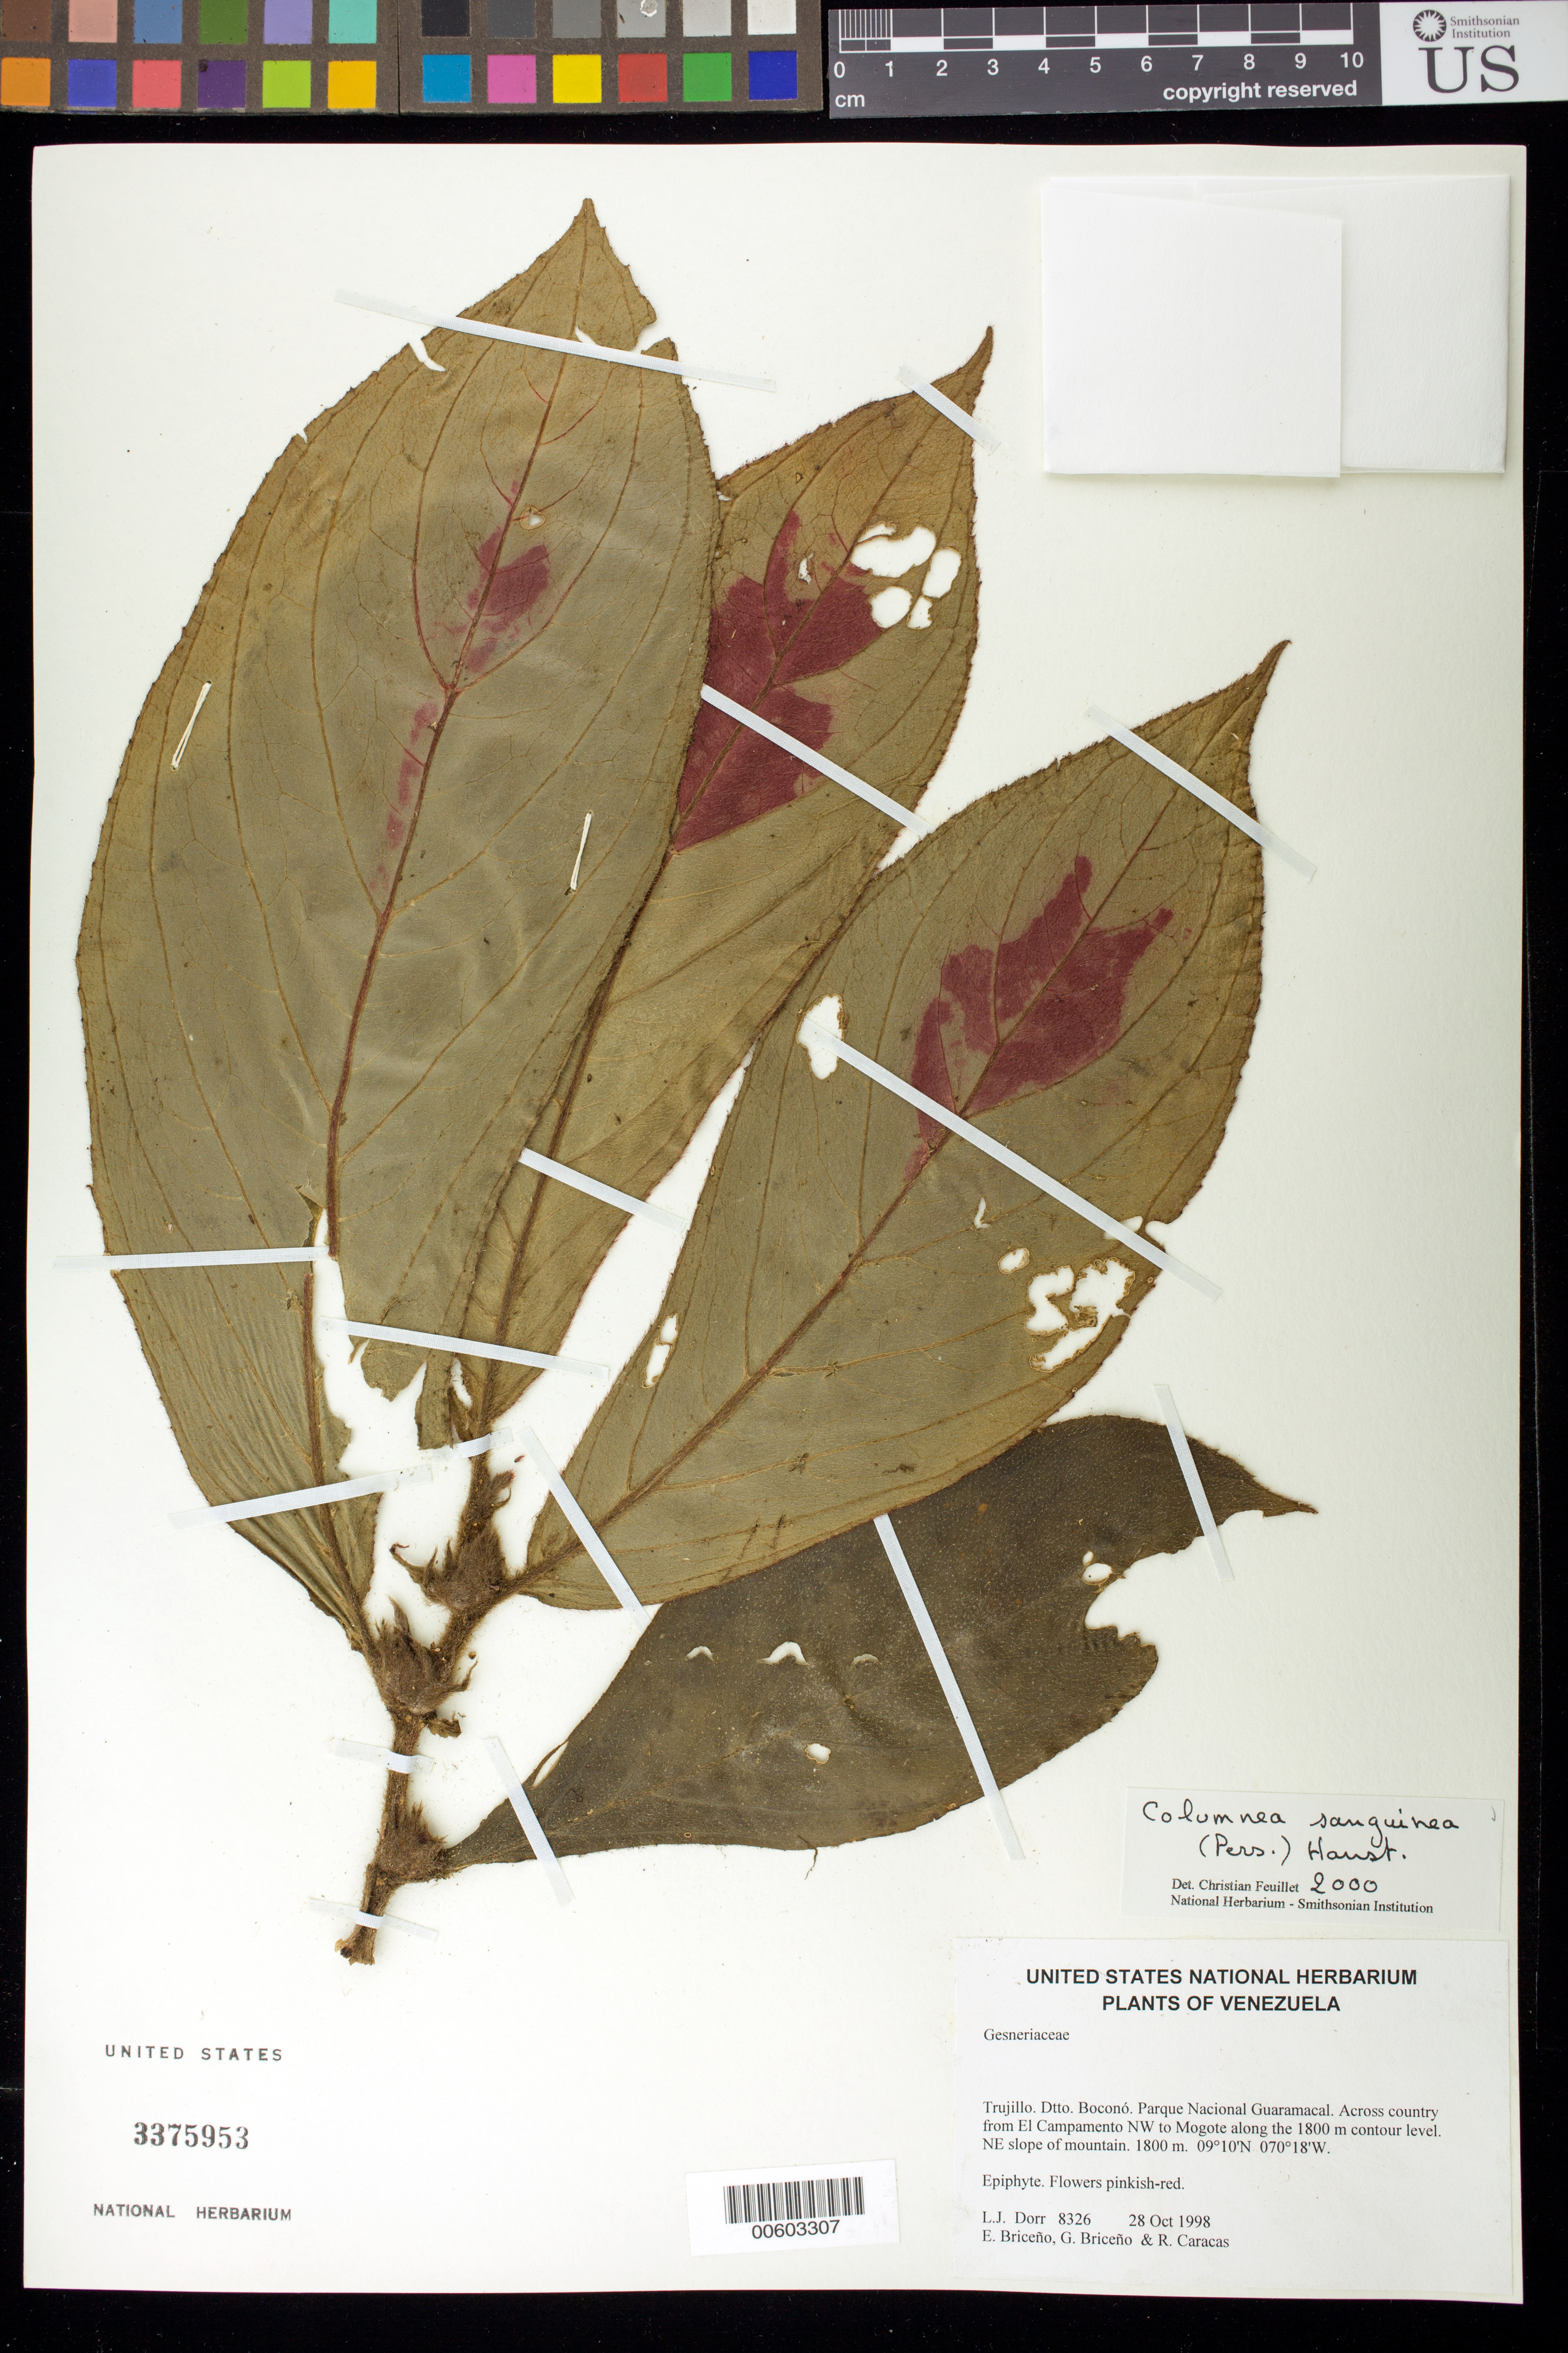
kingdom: Plantae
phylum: Tracheophyta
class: Magnoliopsida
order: Lamiales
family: Gesneriaceae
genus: Columnea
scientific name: Columnea sanguinea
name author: (Pers.) Hanst.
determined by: Clark, J. L., (SEL), The Marie Selby Botanical Garden (UNITED STATES)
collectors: L. J. Dorr, E. Briceño, G. Briceño & R. Caracas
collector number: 8326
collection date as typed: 28 Oct 1998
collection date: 1998-10-28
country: Venezuela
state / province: Trujillo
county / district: Boconó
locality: Parque Nacional Guaramacal. Across country from El Campamento NW to Mogote along the 1800 m contour level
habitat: NE slope of mountain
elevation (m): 1800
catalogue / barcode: US 3375953